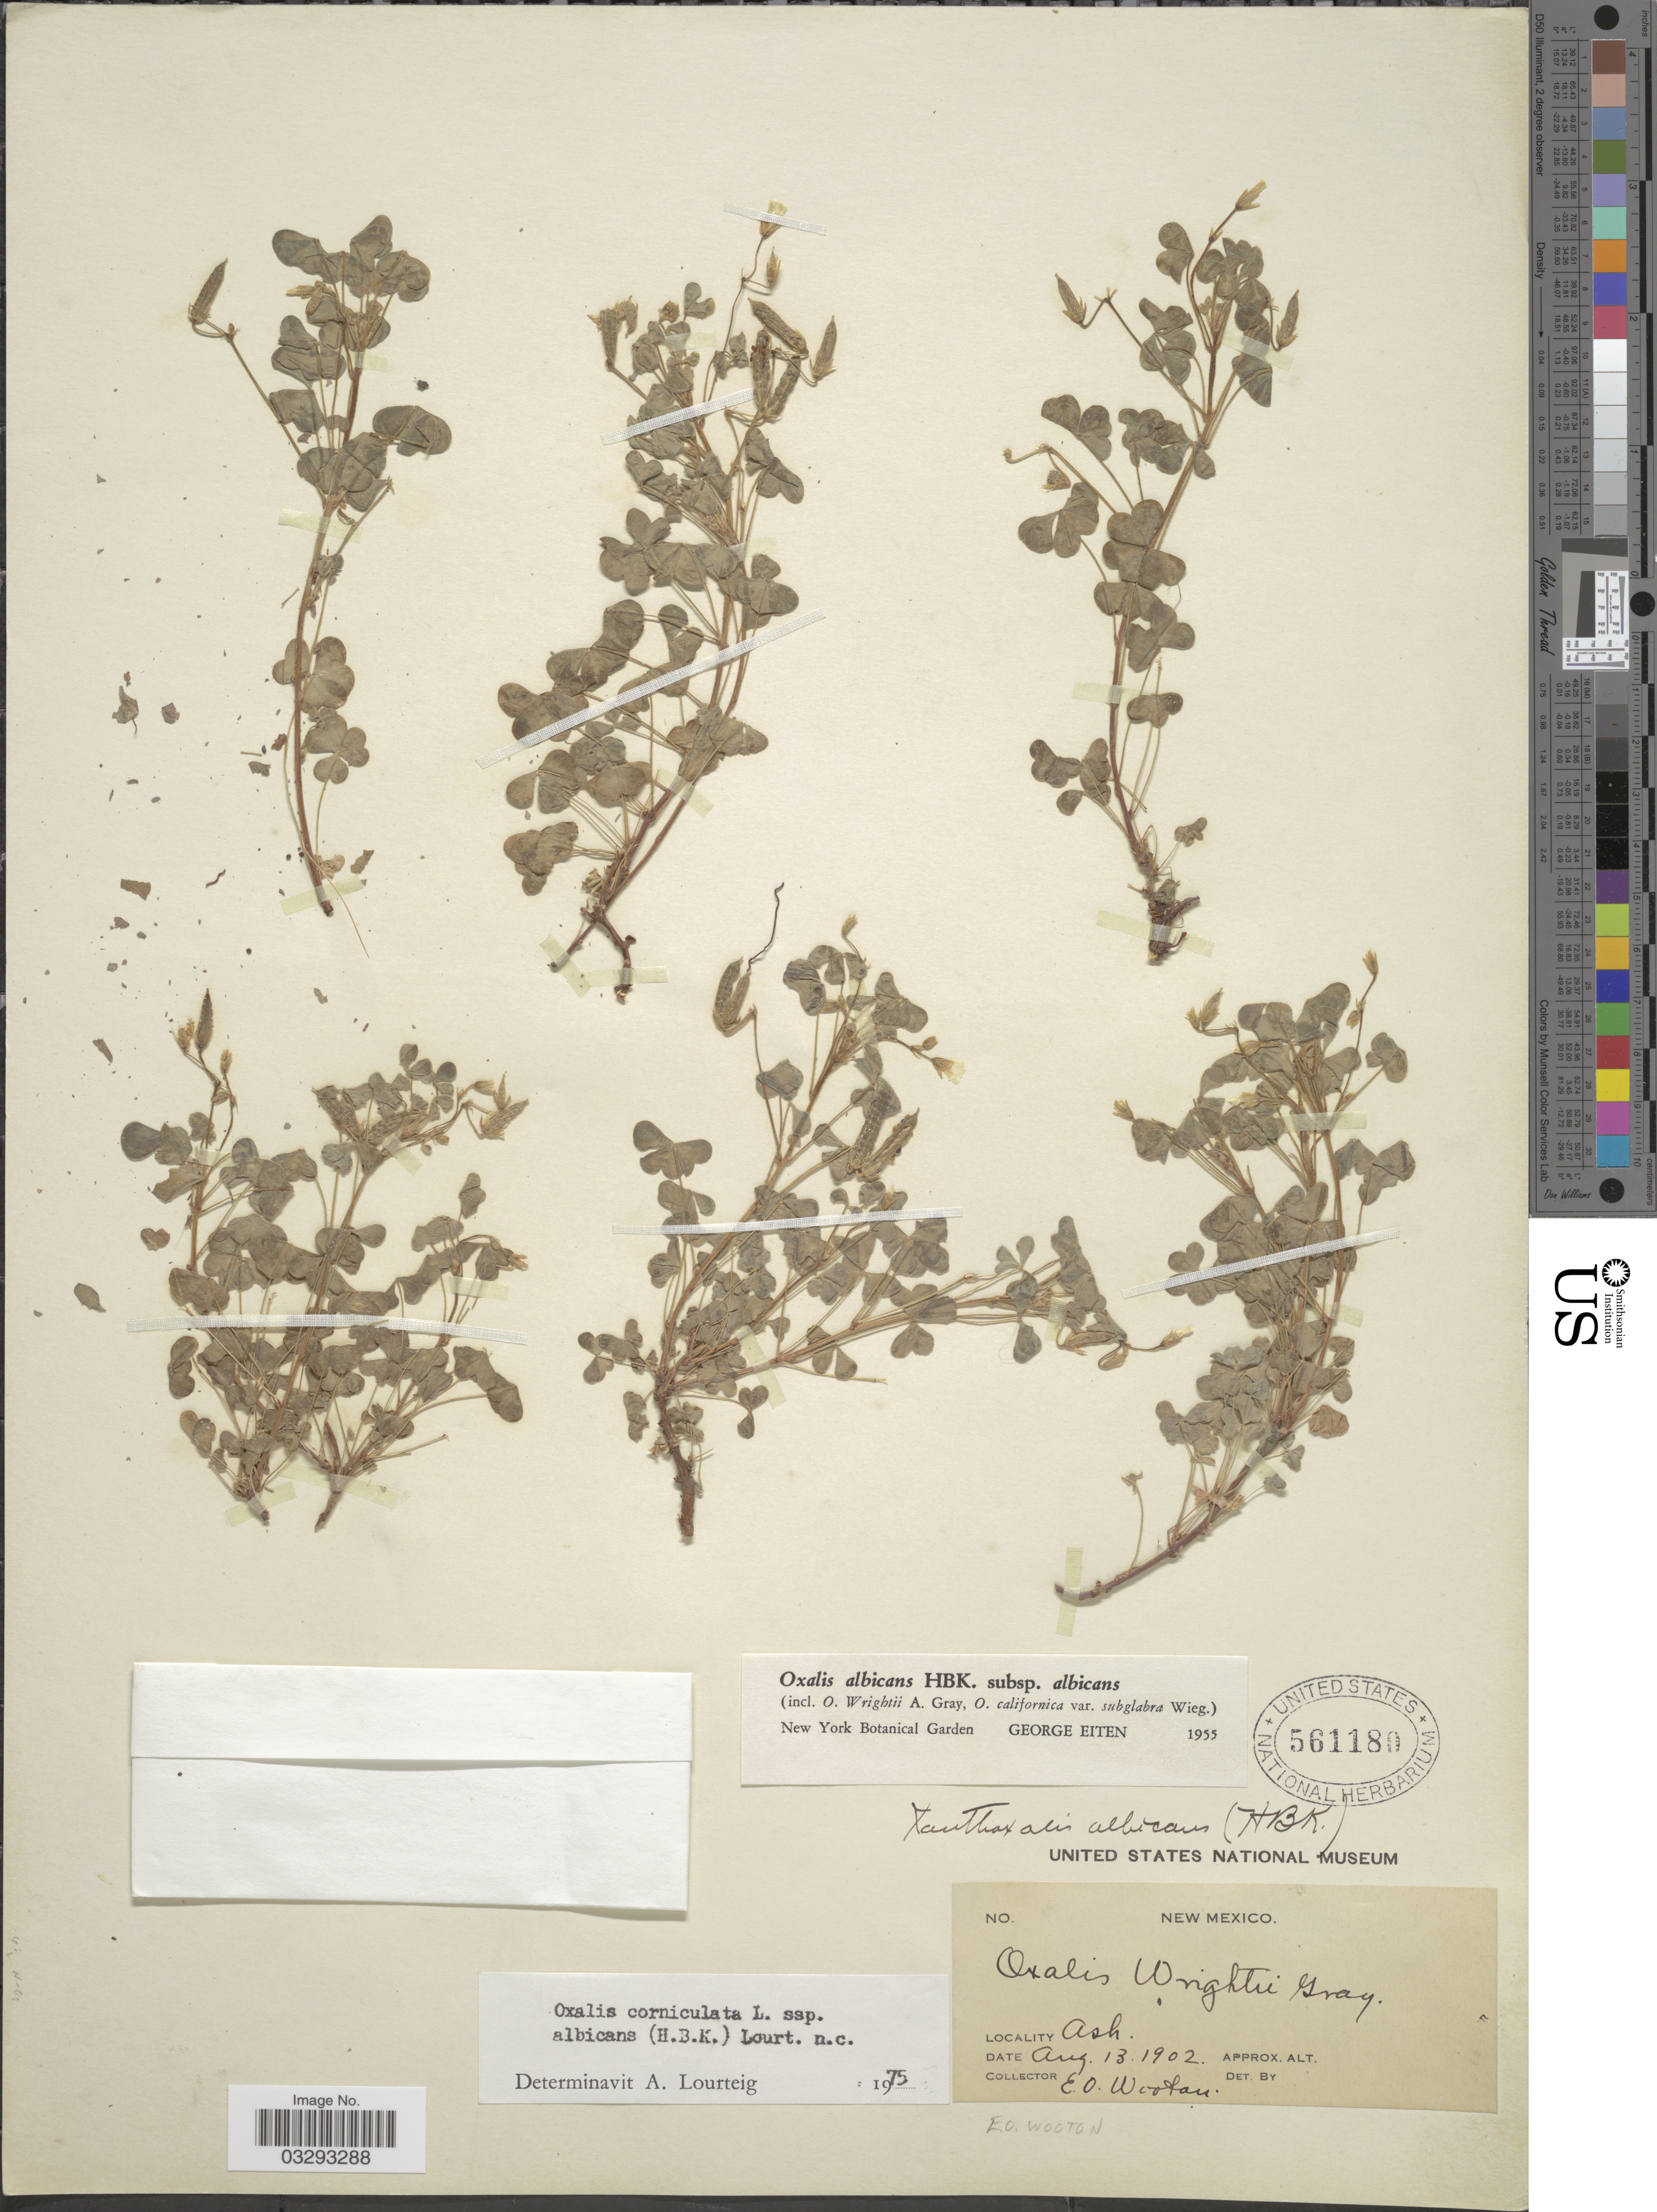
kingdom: Plantae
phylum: Tracheophyta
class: Magnoliopsida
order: Oxalidales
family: Oxalidaceae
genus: Oxalis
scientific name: Oxalis corniculata subsp. albicans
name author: (Kunth) Lourteig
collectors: E. O. Wooton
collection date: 1902-08-13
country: United States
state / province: New Mexico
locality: Ash.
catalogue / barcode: US 561180